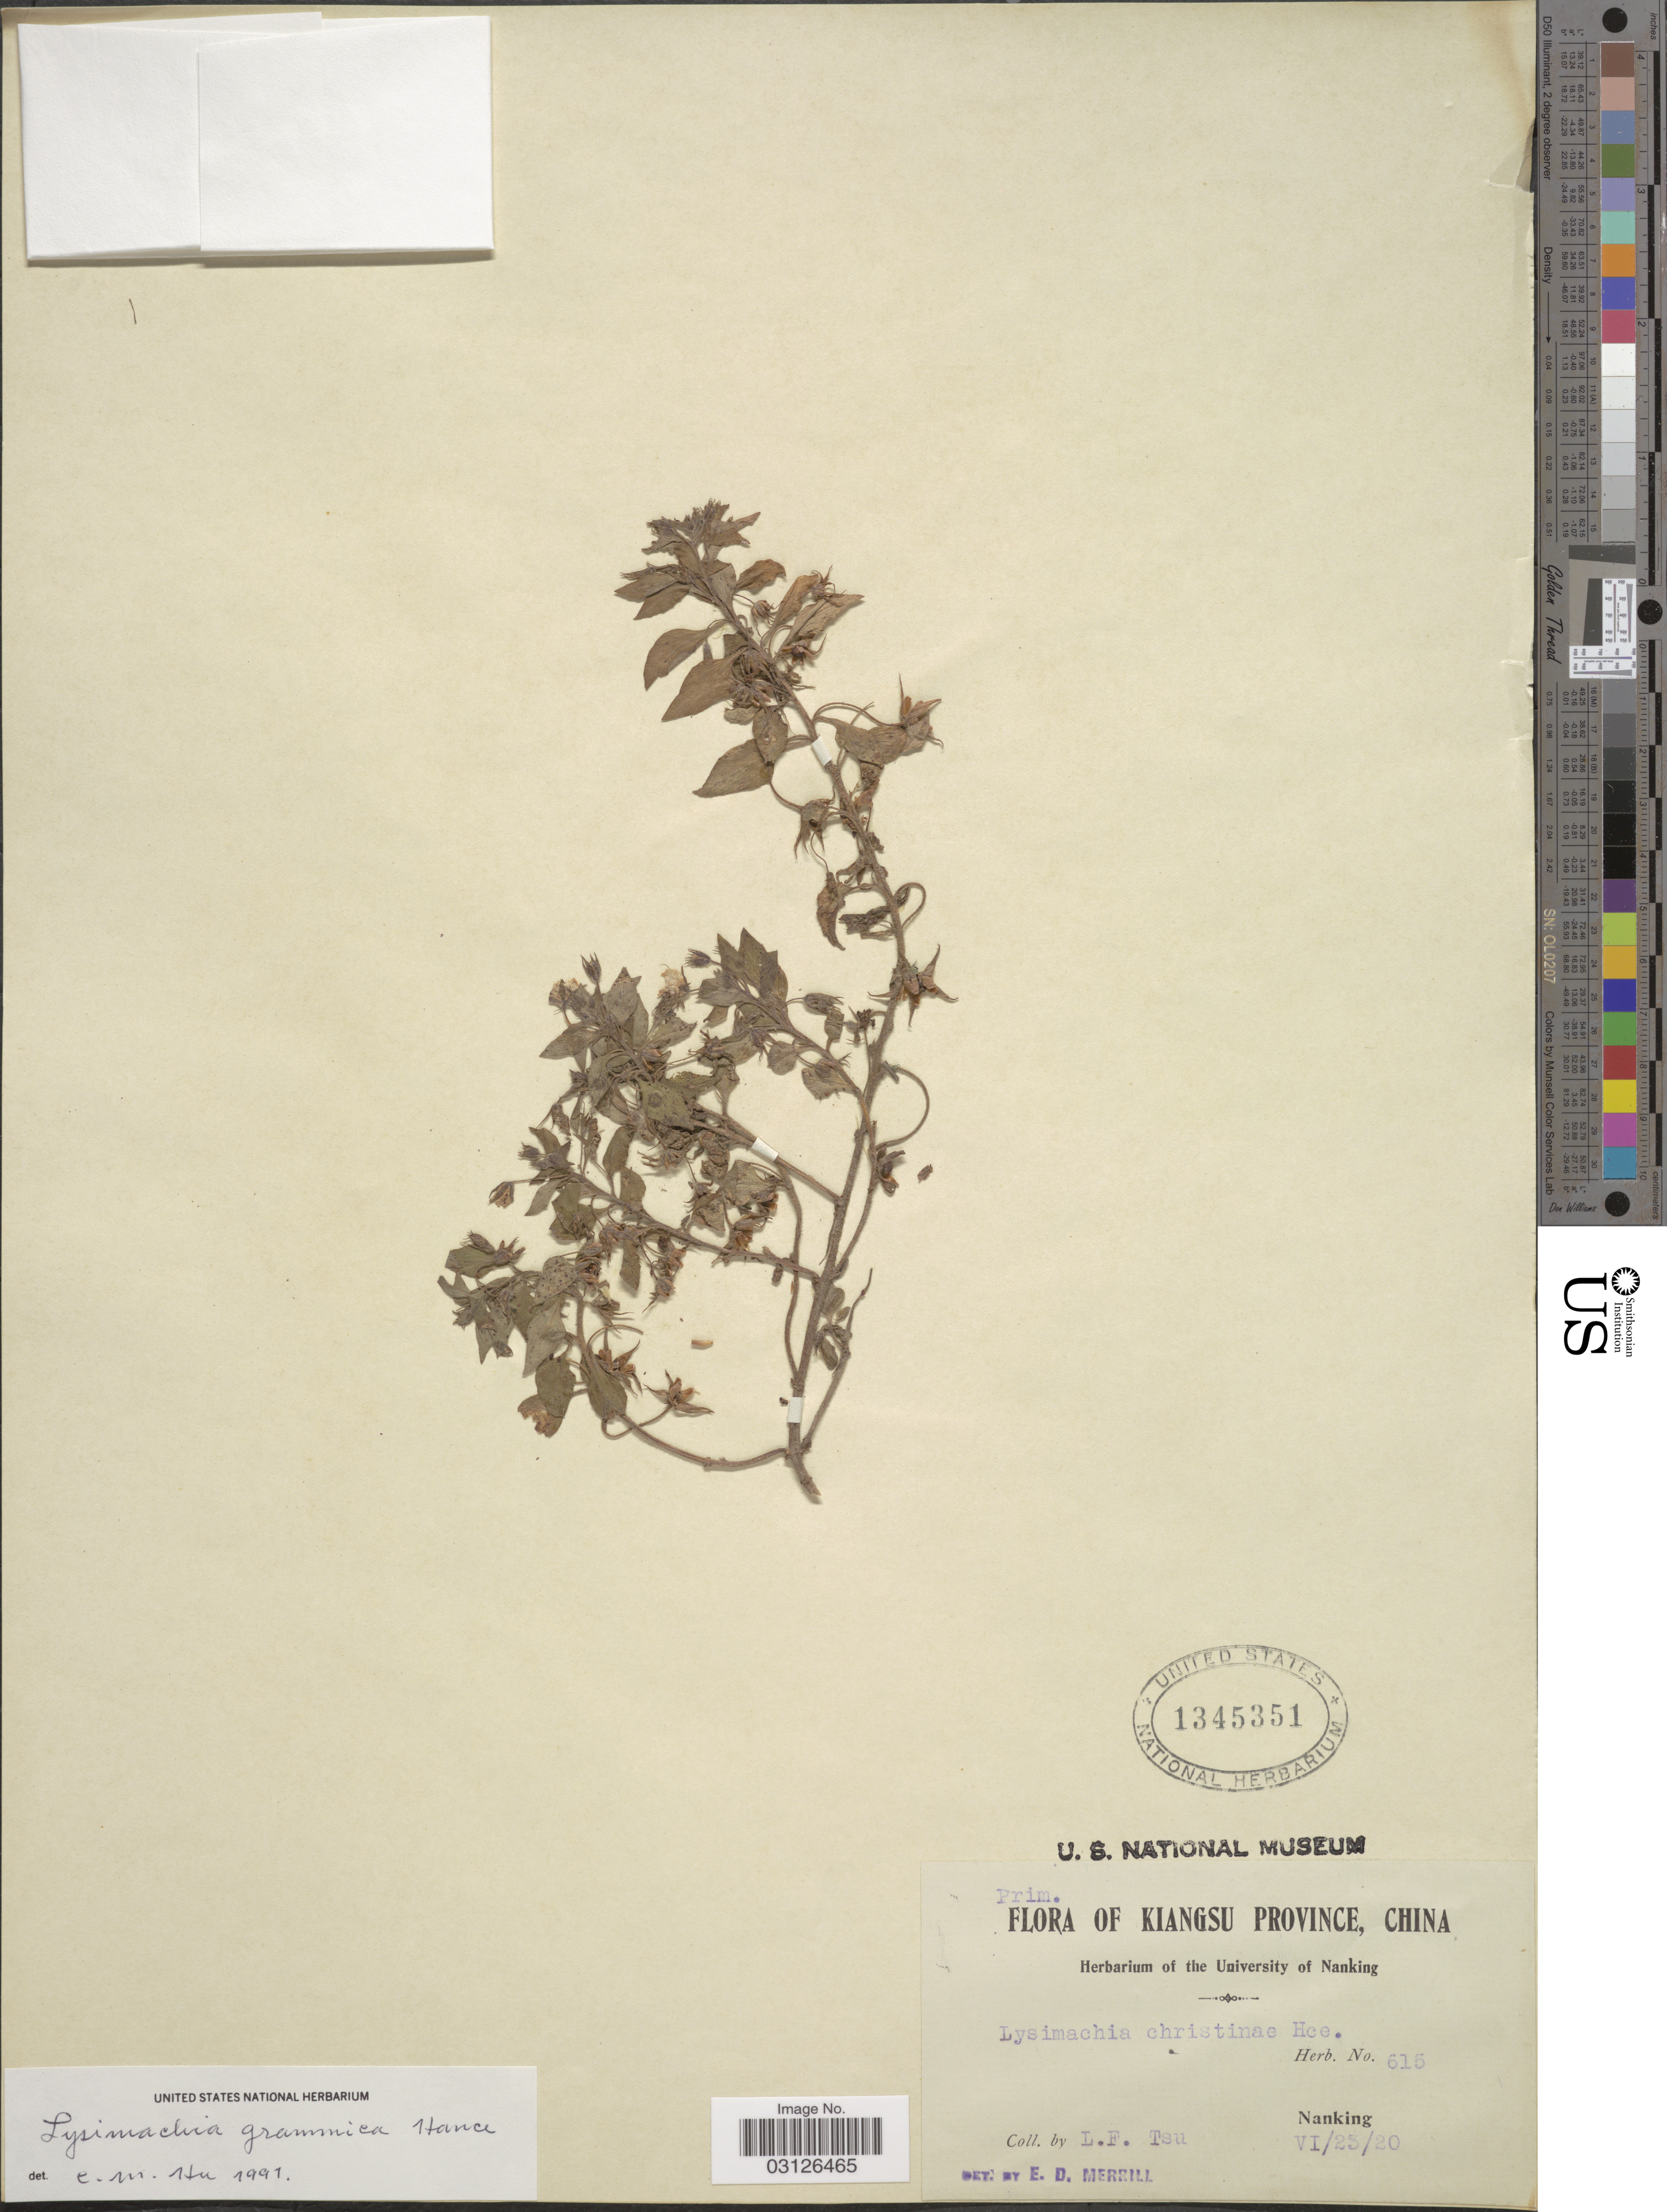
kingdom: Plantae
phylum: Tracheophyta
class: Magnoliopsida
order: Ericales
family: Primulaceae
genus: Lysimachia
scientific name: Lysimachia grammica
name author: Hance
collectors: L. Tsu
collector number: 615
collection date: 1920-06-23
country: China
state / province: Jiangsu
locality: Kiangsu Province. Nanking.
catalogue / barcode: US 1345351